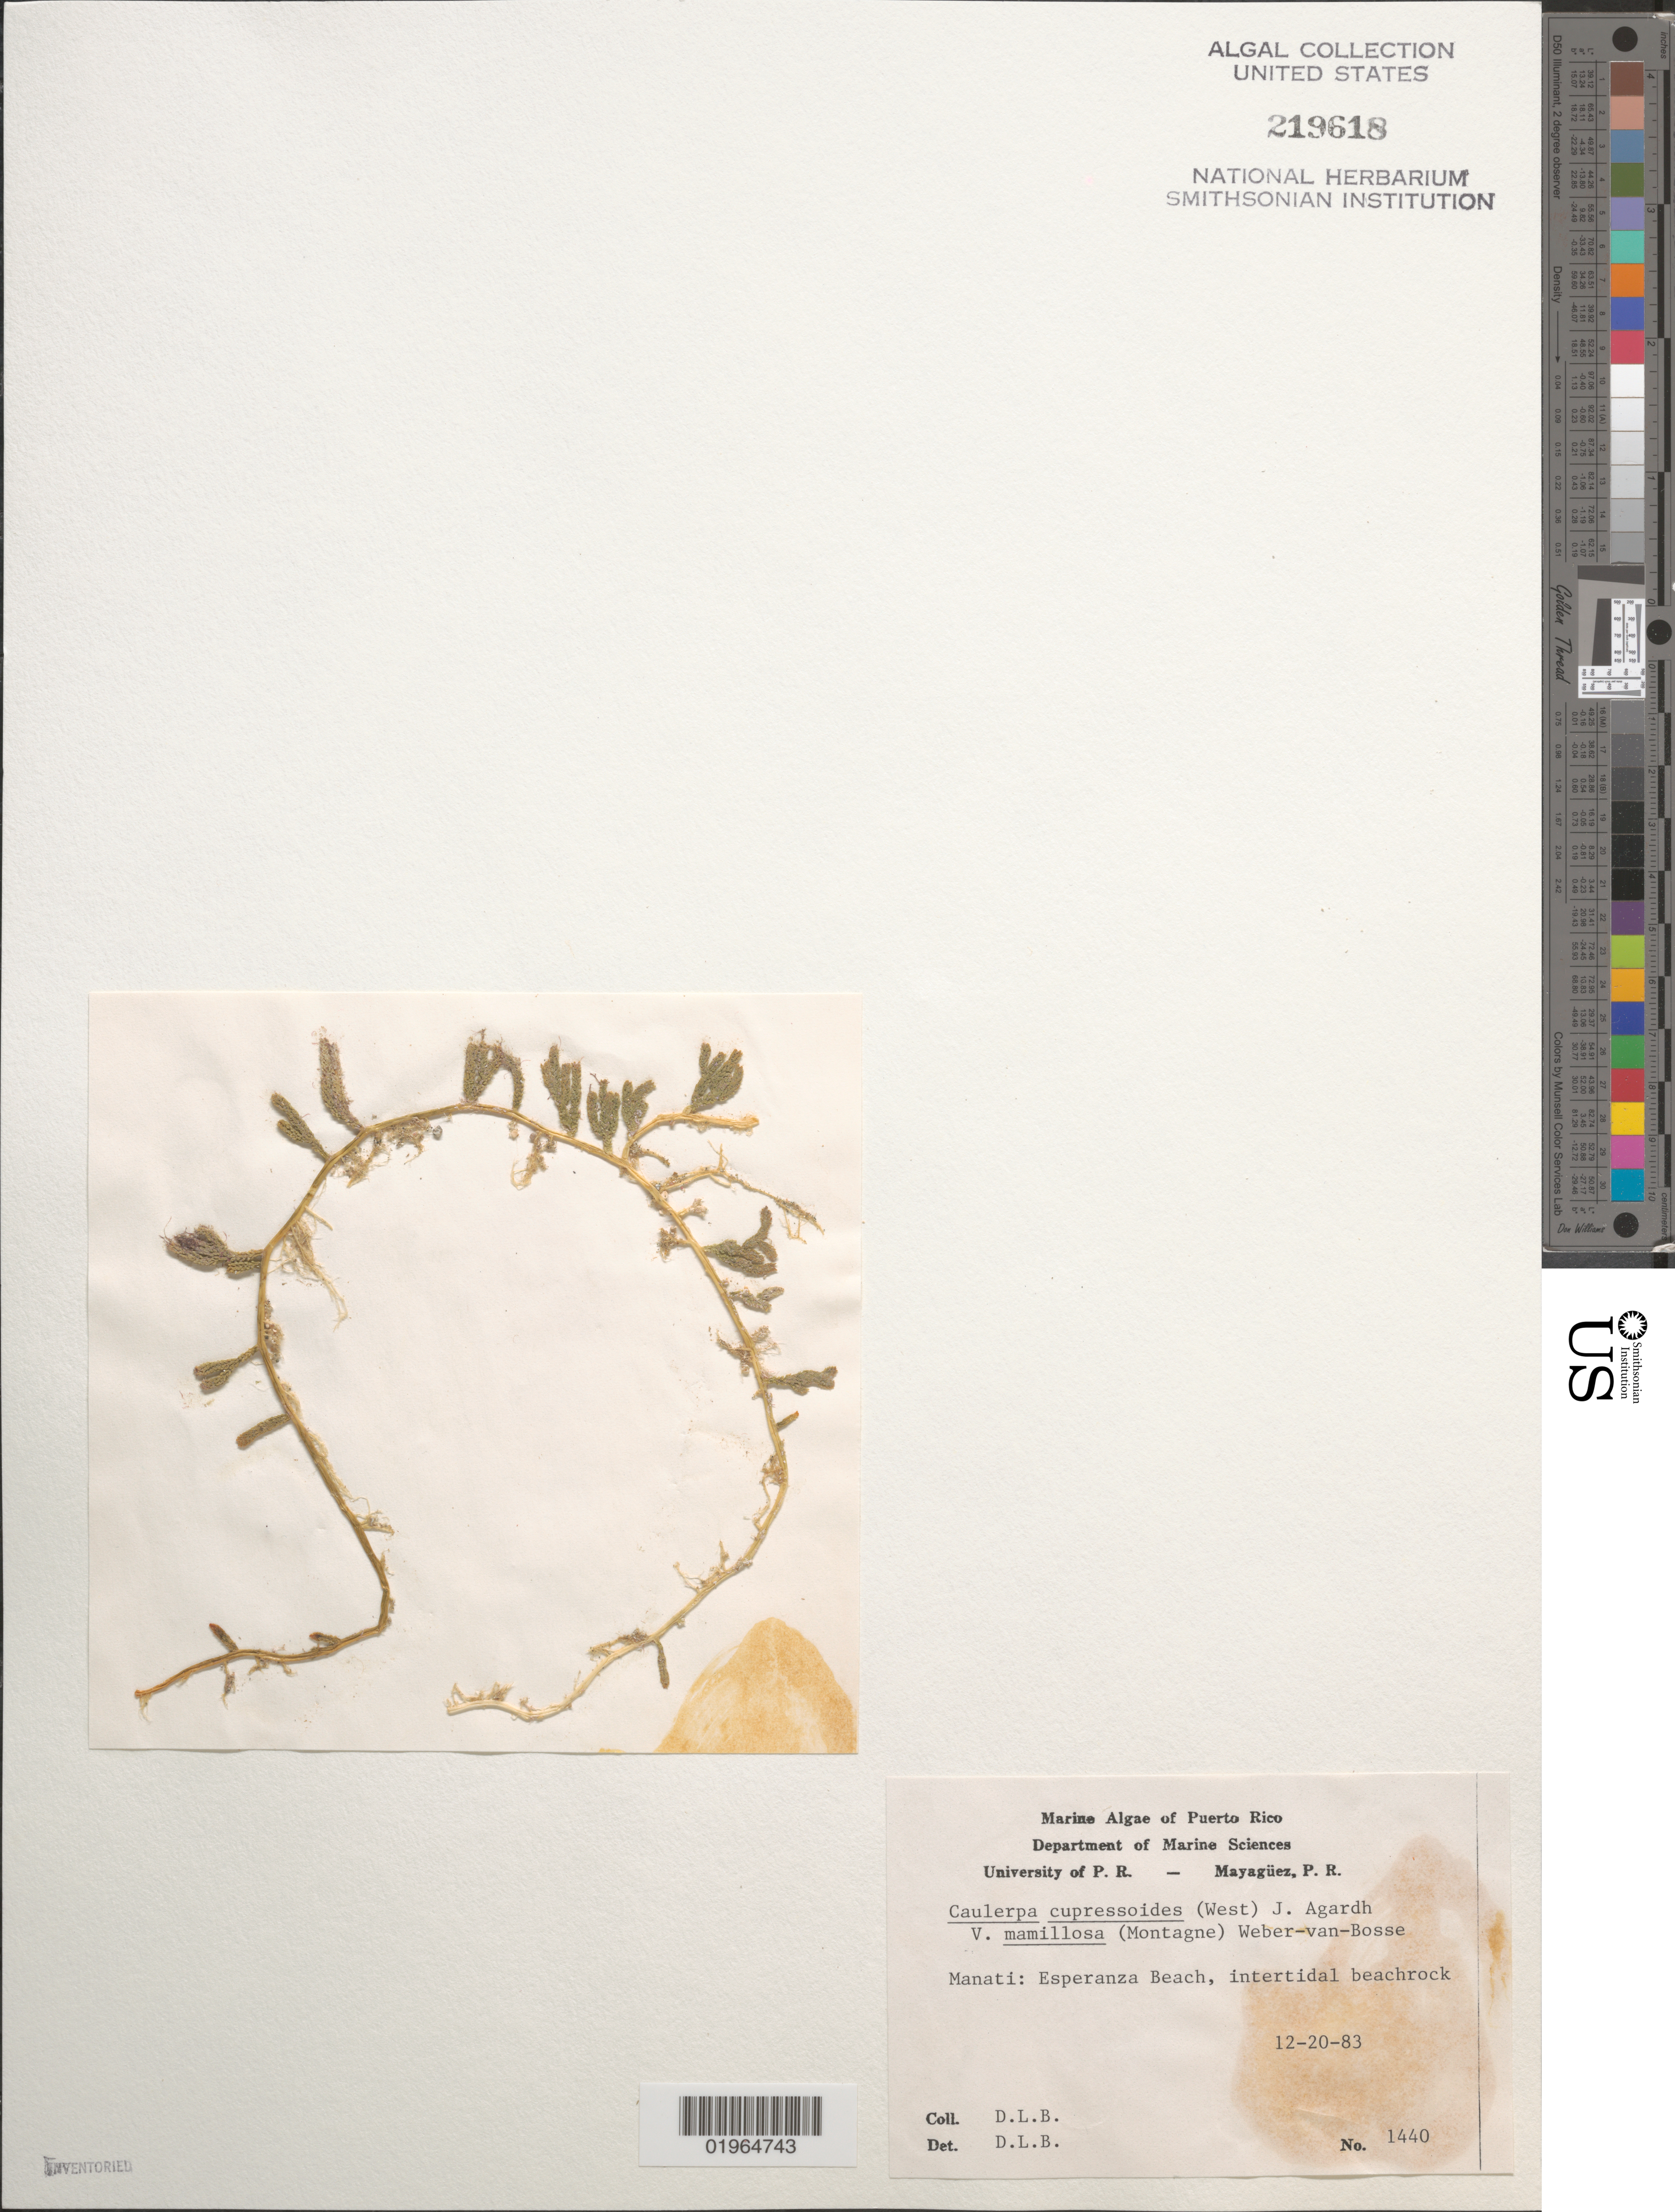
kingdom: Plantae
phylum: Chlorophyta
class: Ulvophyceae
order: Bryopsidales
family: Caulerpaceae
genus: Caulerpa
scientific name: Caulerpa cupressoides var. mamillosa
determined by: Ballantine, D. L.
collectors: D.L. Ballantine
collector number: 1440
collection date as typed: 20 Dec 1983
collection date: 1983-12-20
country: Puerto Rico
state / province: Manatí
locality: Esperanza Beach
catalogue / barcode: US 219618